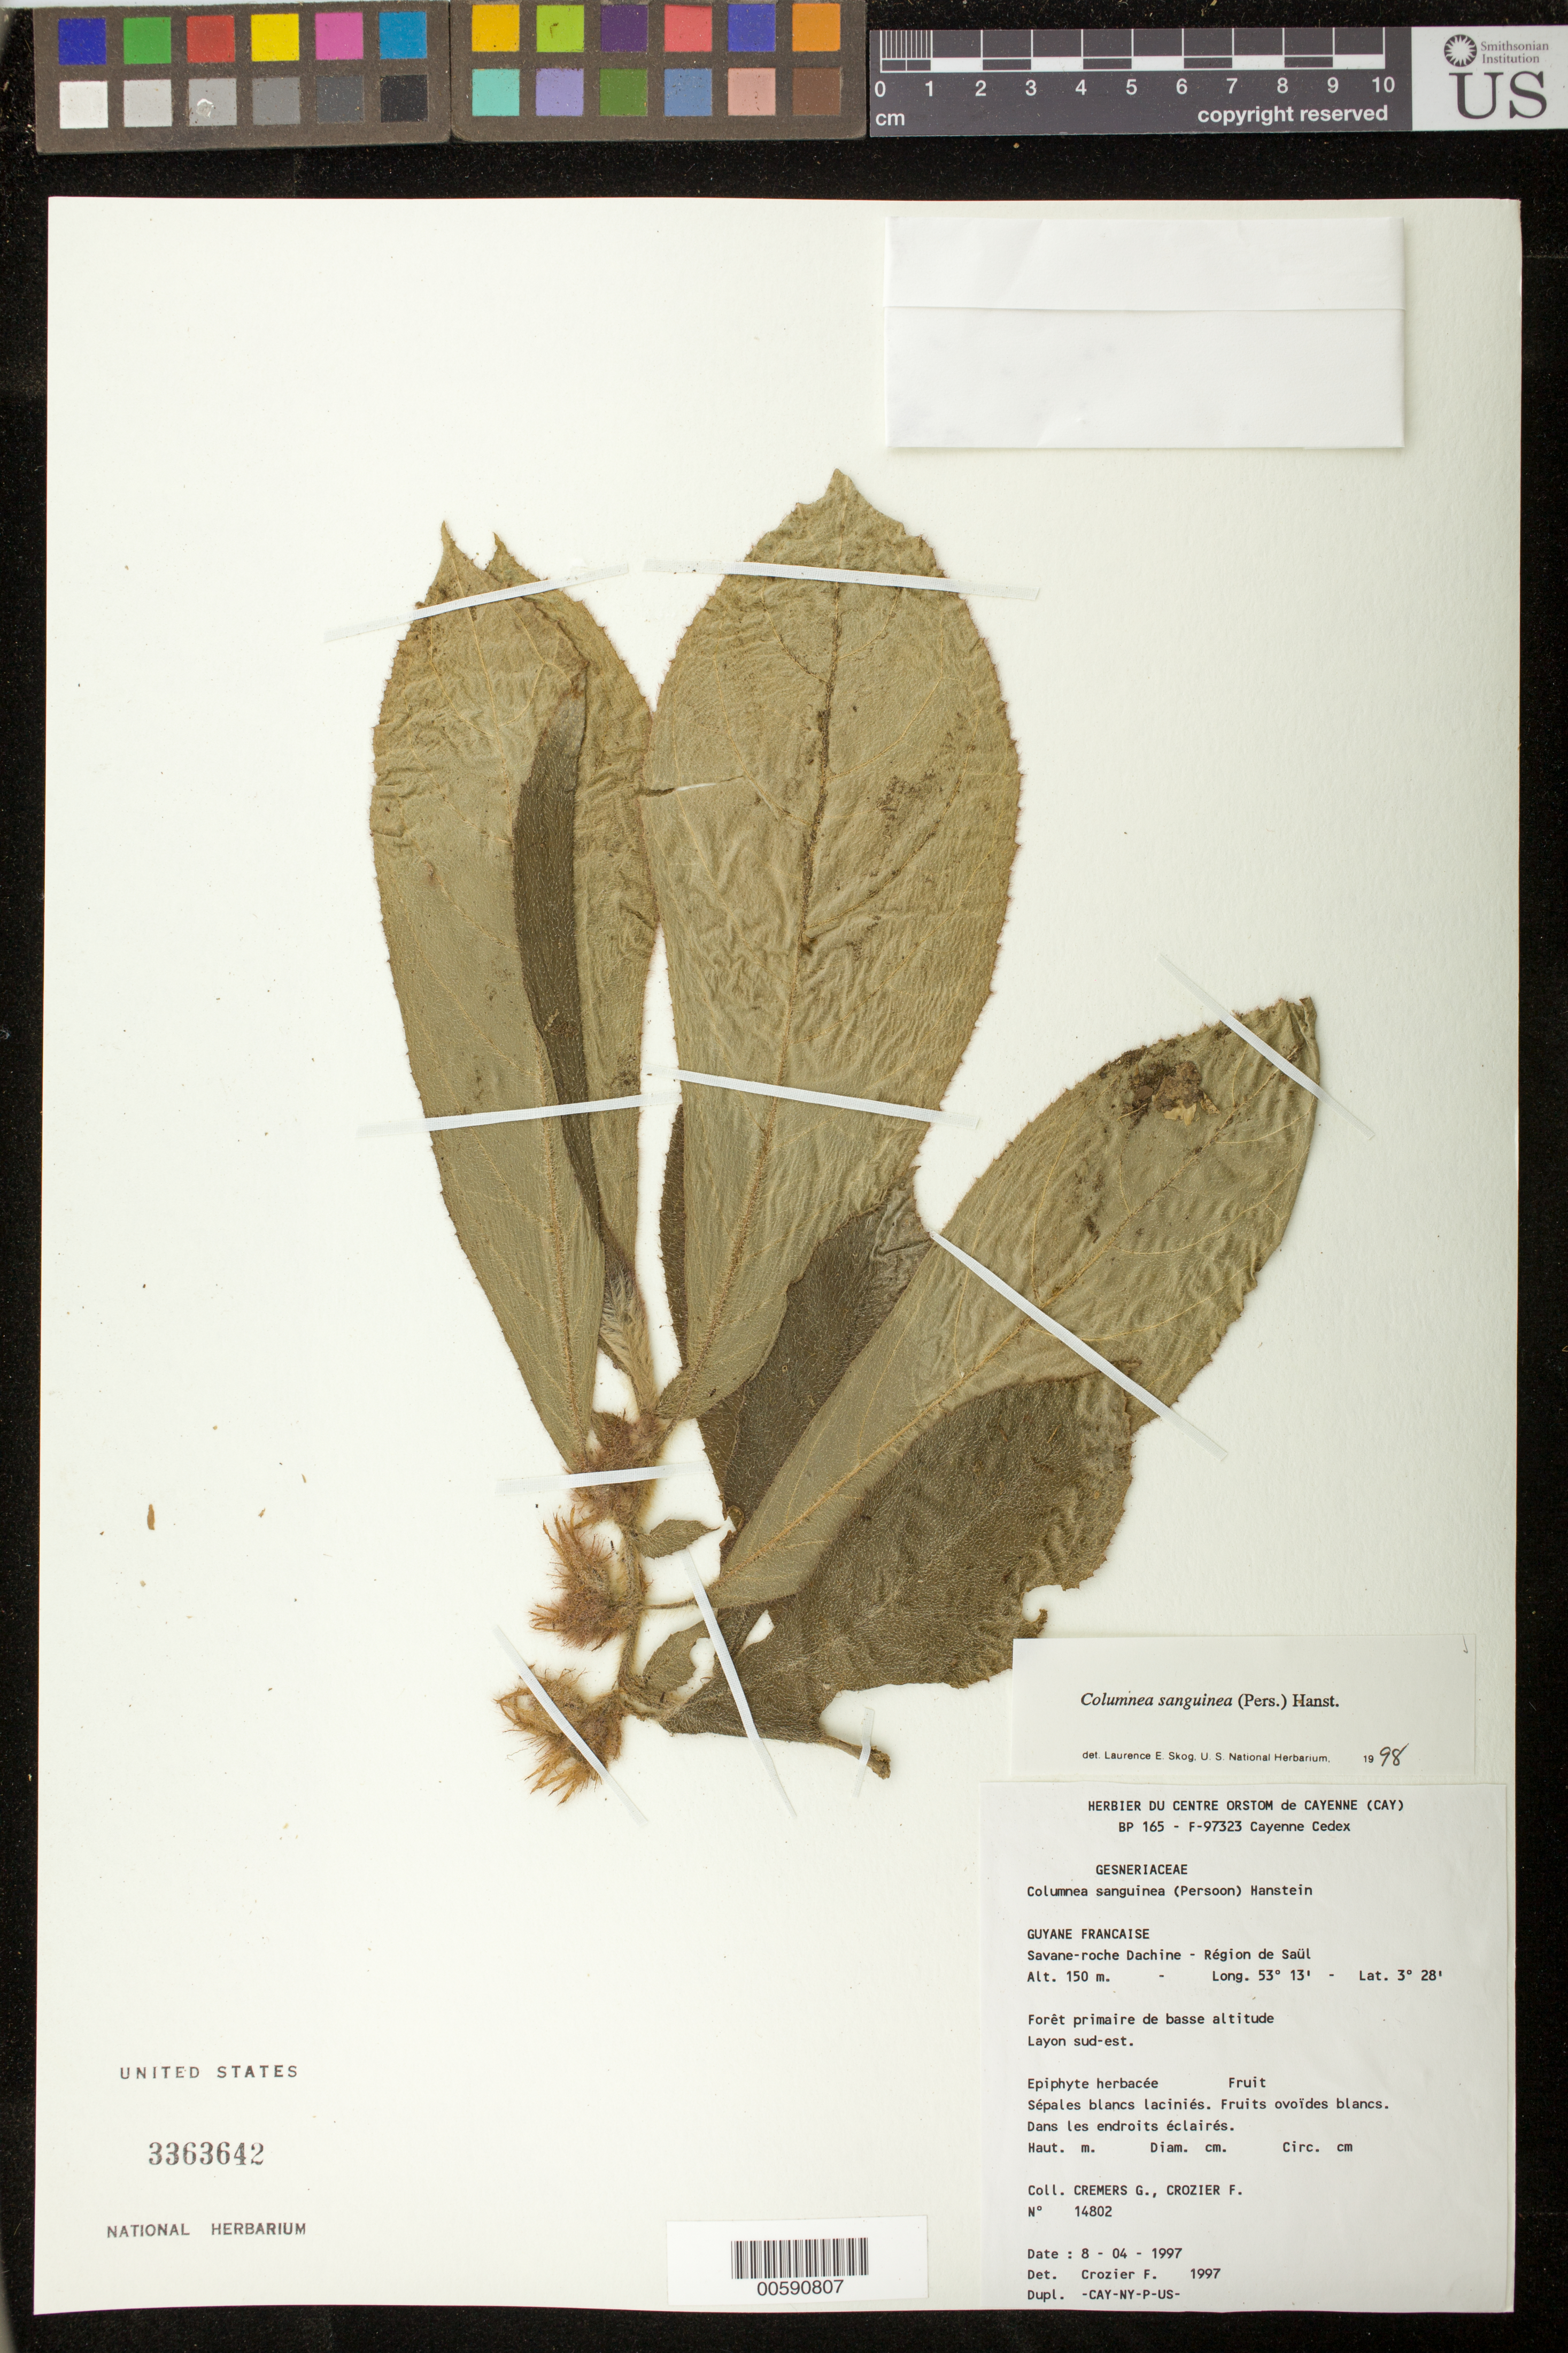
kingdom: Plantae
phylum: Tracheophyta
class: Magnoliopsida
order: Lamiales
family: Gesneriaceae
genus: Columnea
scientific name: Columnea sanguinea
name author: (Pers.) Hanst.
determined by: Skog, Laurence E.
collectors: G. Cremers & F. Crozier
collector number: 14802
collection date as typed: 08 Apr 1997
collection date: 1997-04-08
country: French Guiana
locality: Savane-roche Dachine - Région de Saül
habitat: Forêt primaire de basse altitude; layon sud-est; dans les endroits éclairés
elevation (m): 150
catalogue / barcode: US 3363642